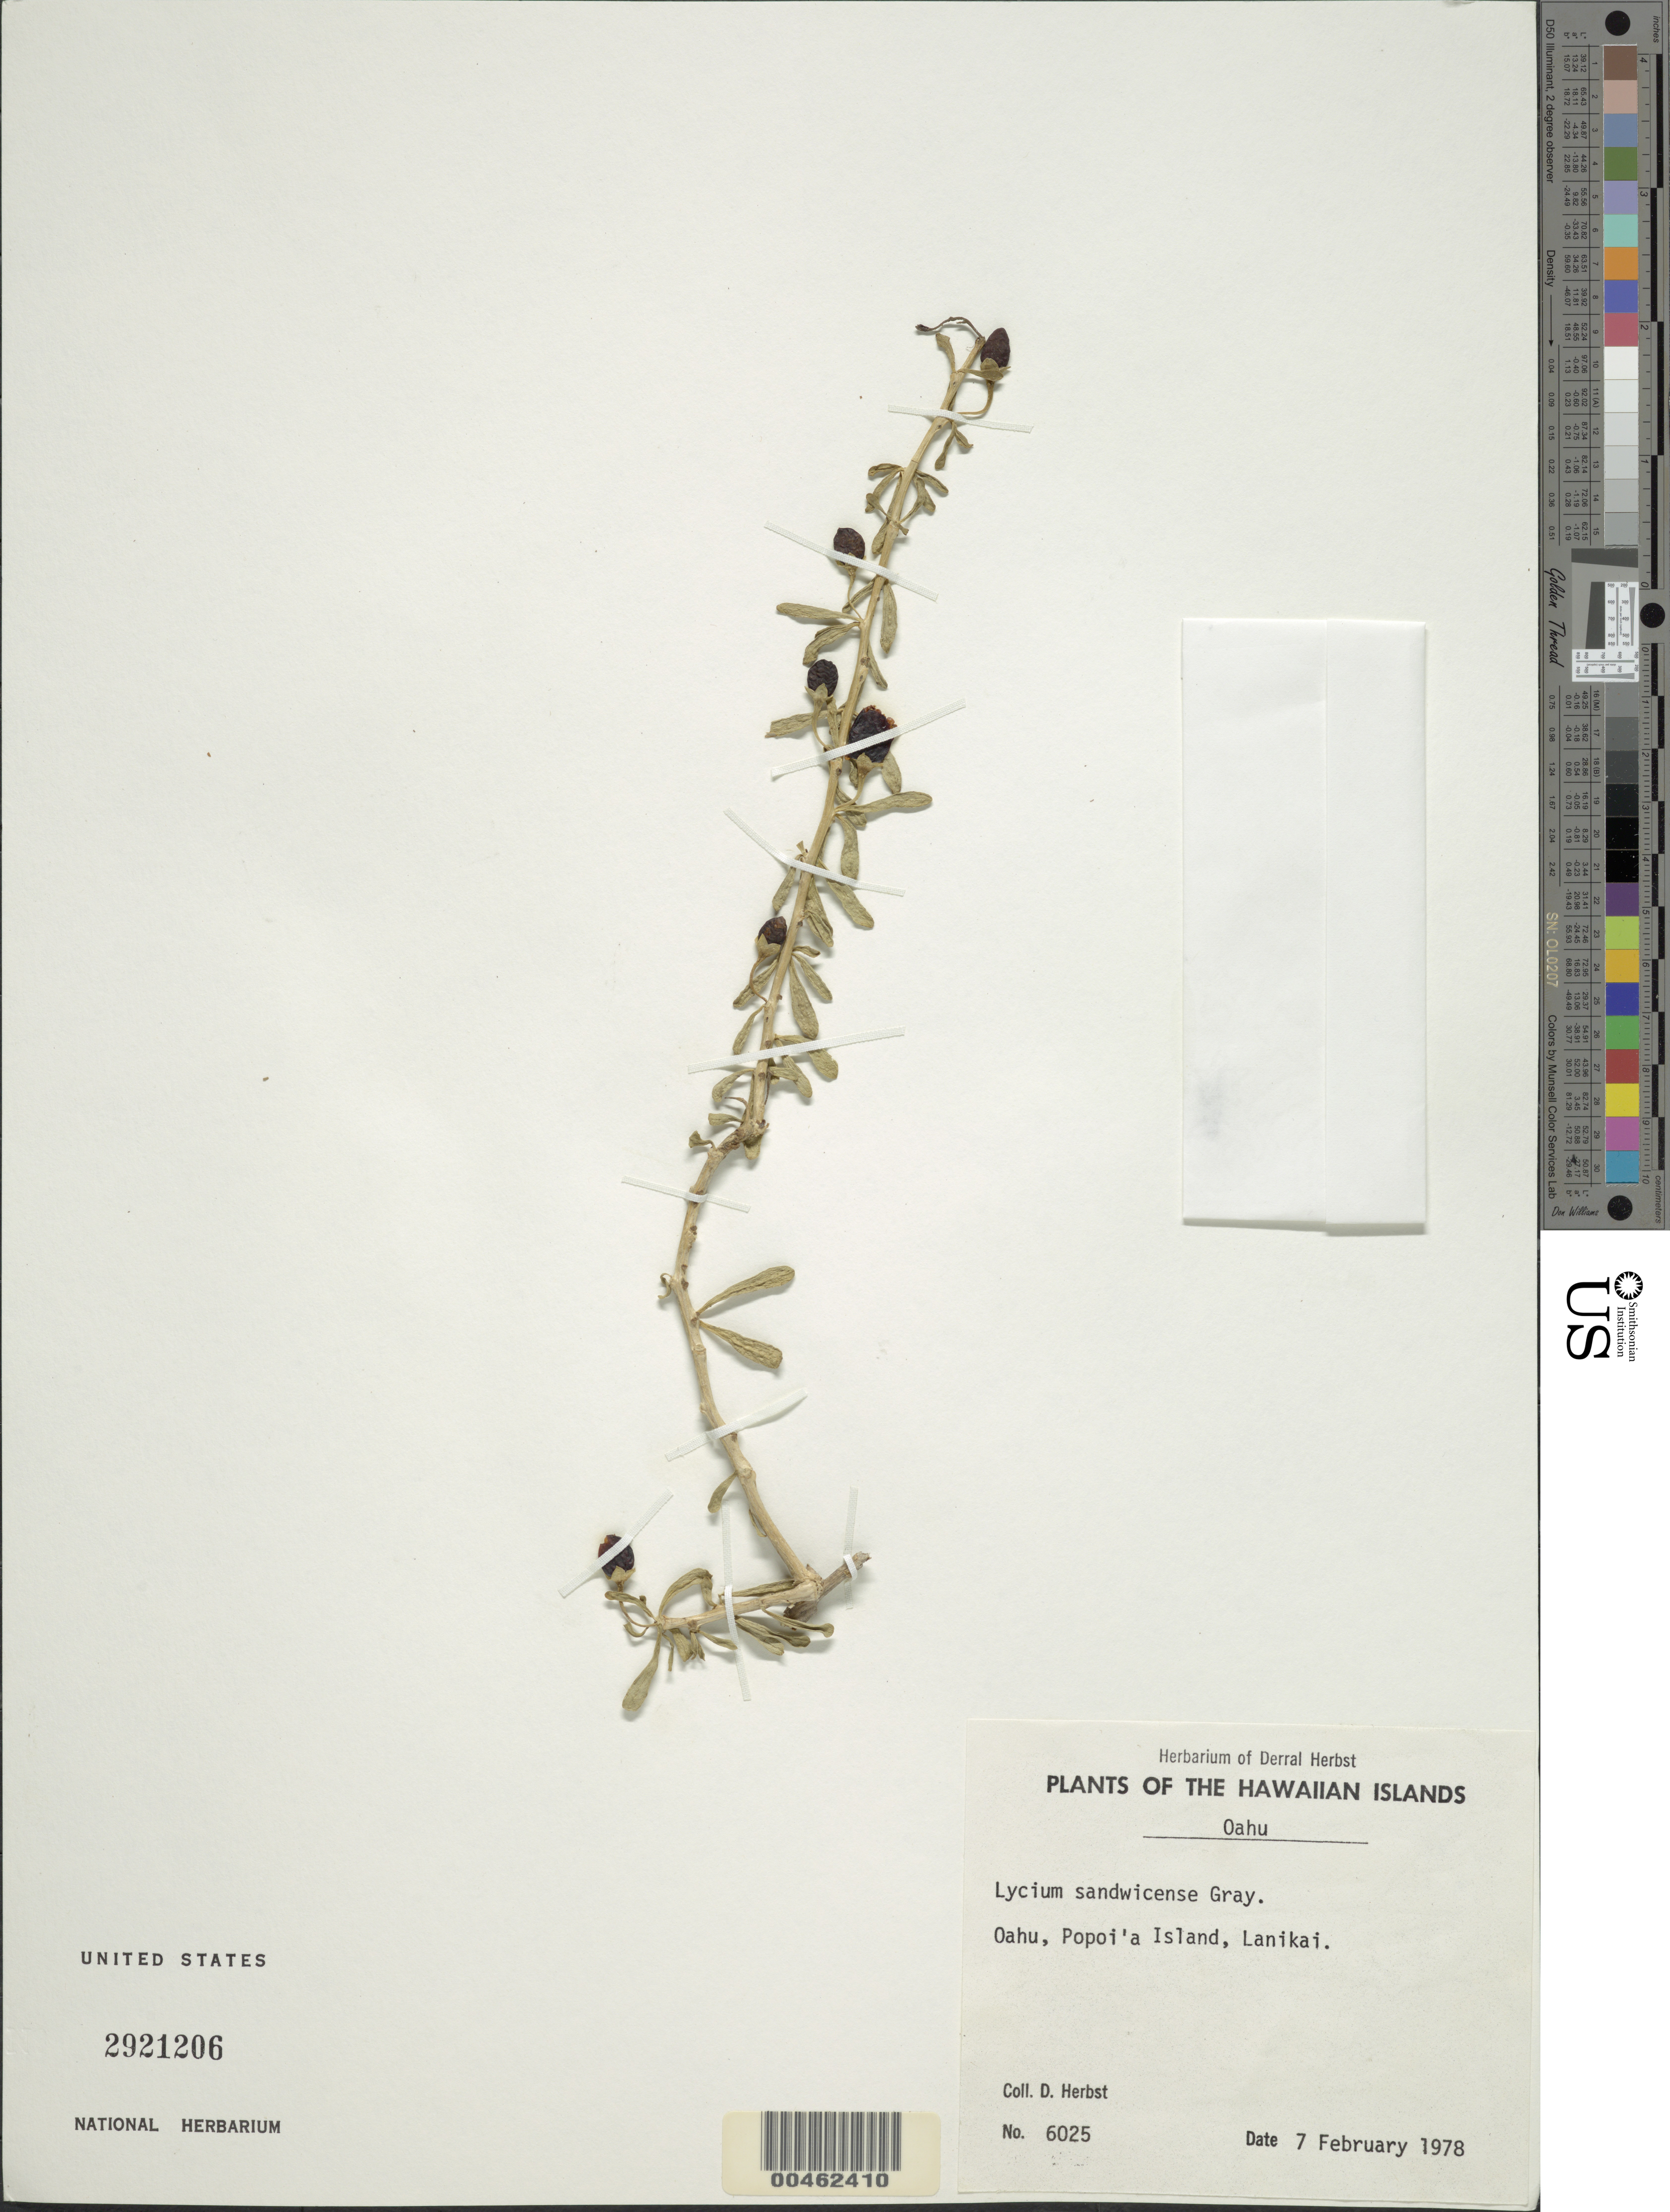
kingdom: Plantae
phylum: Tracheophyta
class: Magnoliopsida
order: Solanales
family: Solanaceae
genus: Lycium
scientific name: Lycium carolinianum var. sandwicense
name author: (A. Gray) C.L. Hitchc.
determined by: Wagner, W. L., (BOT), Smithsonian Institution - National Museum of Natural History (UNITED STATES)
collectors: D. R. Herbst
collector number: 6025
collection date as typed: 7 Feb 1978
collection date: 1978-02-07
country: United States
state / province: Hawaii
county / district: Honolulu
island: Oahu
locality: Popoi'a Islet, Lanikai, near Oahu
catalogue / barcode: US 2921206